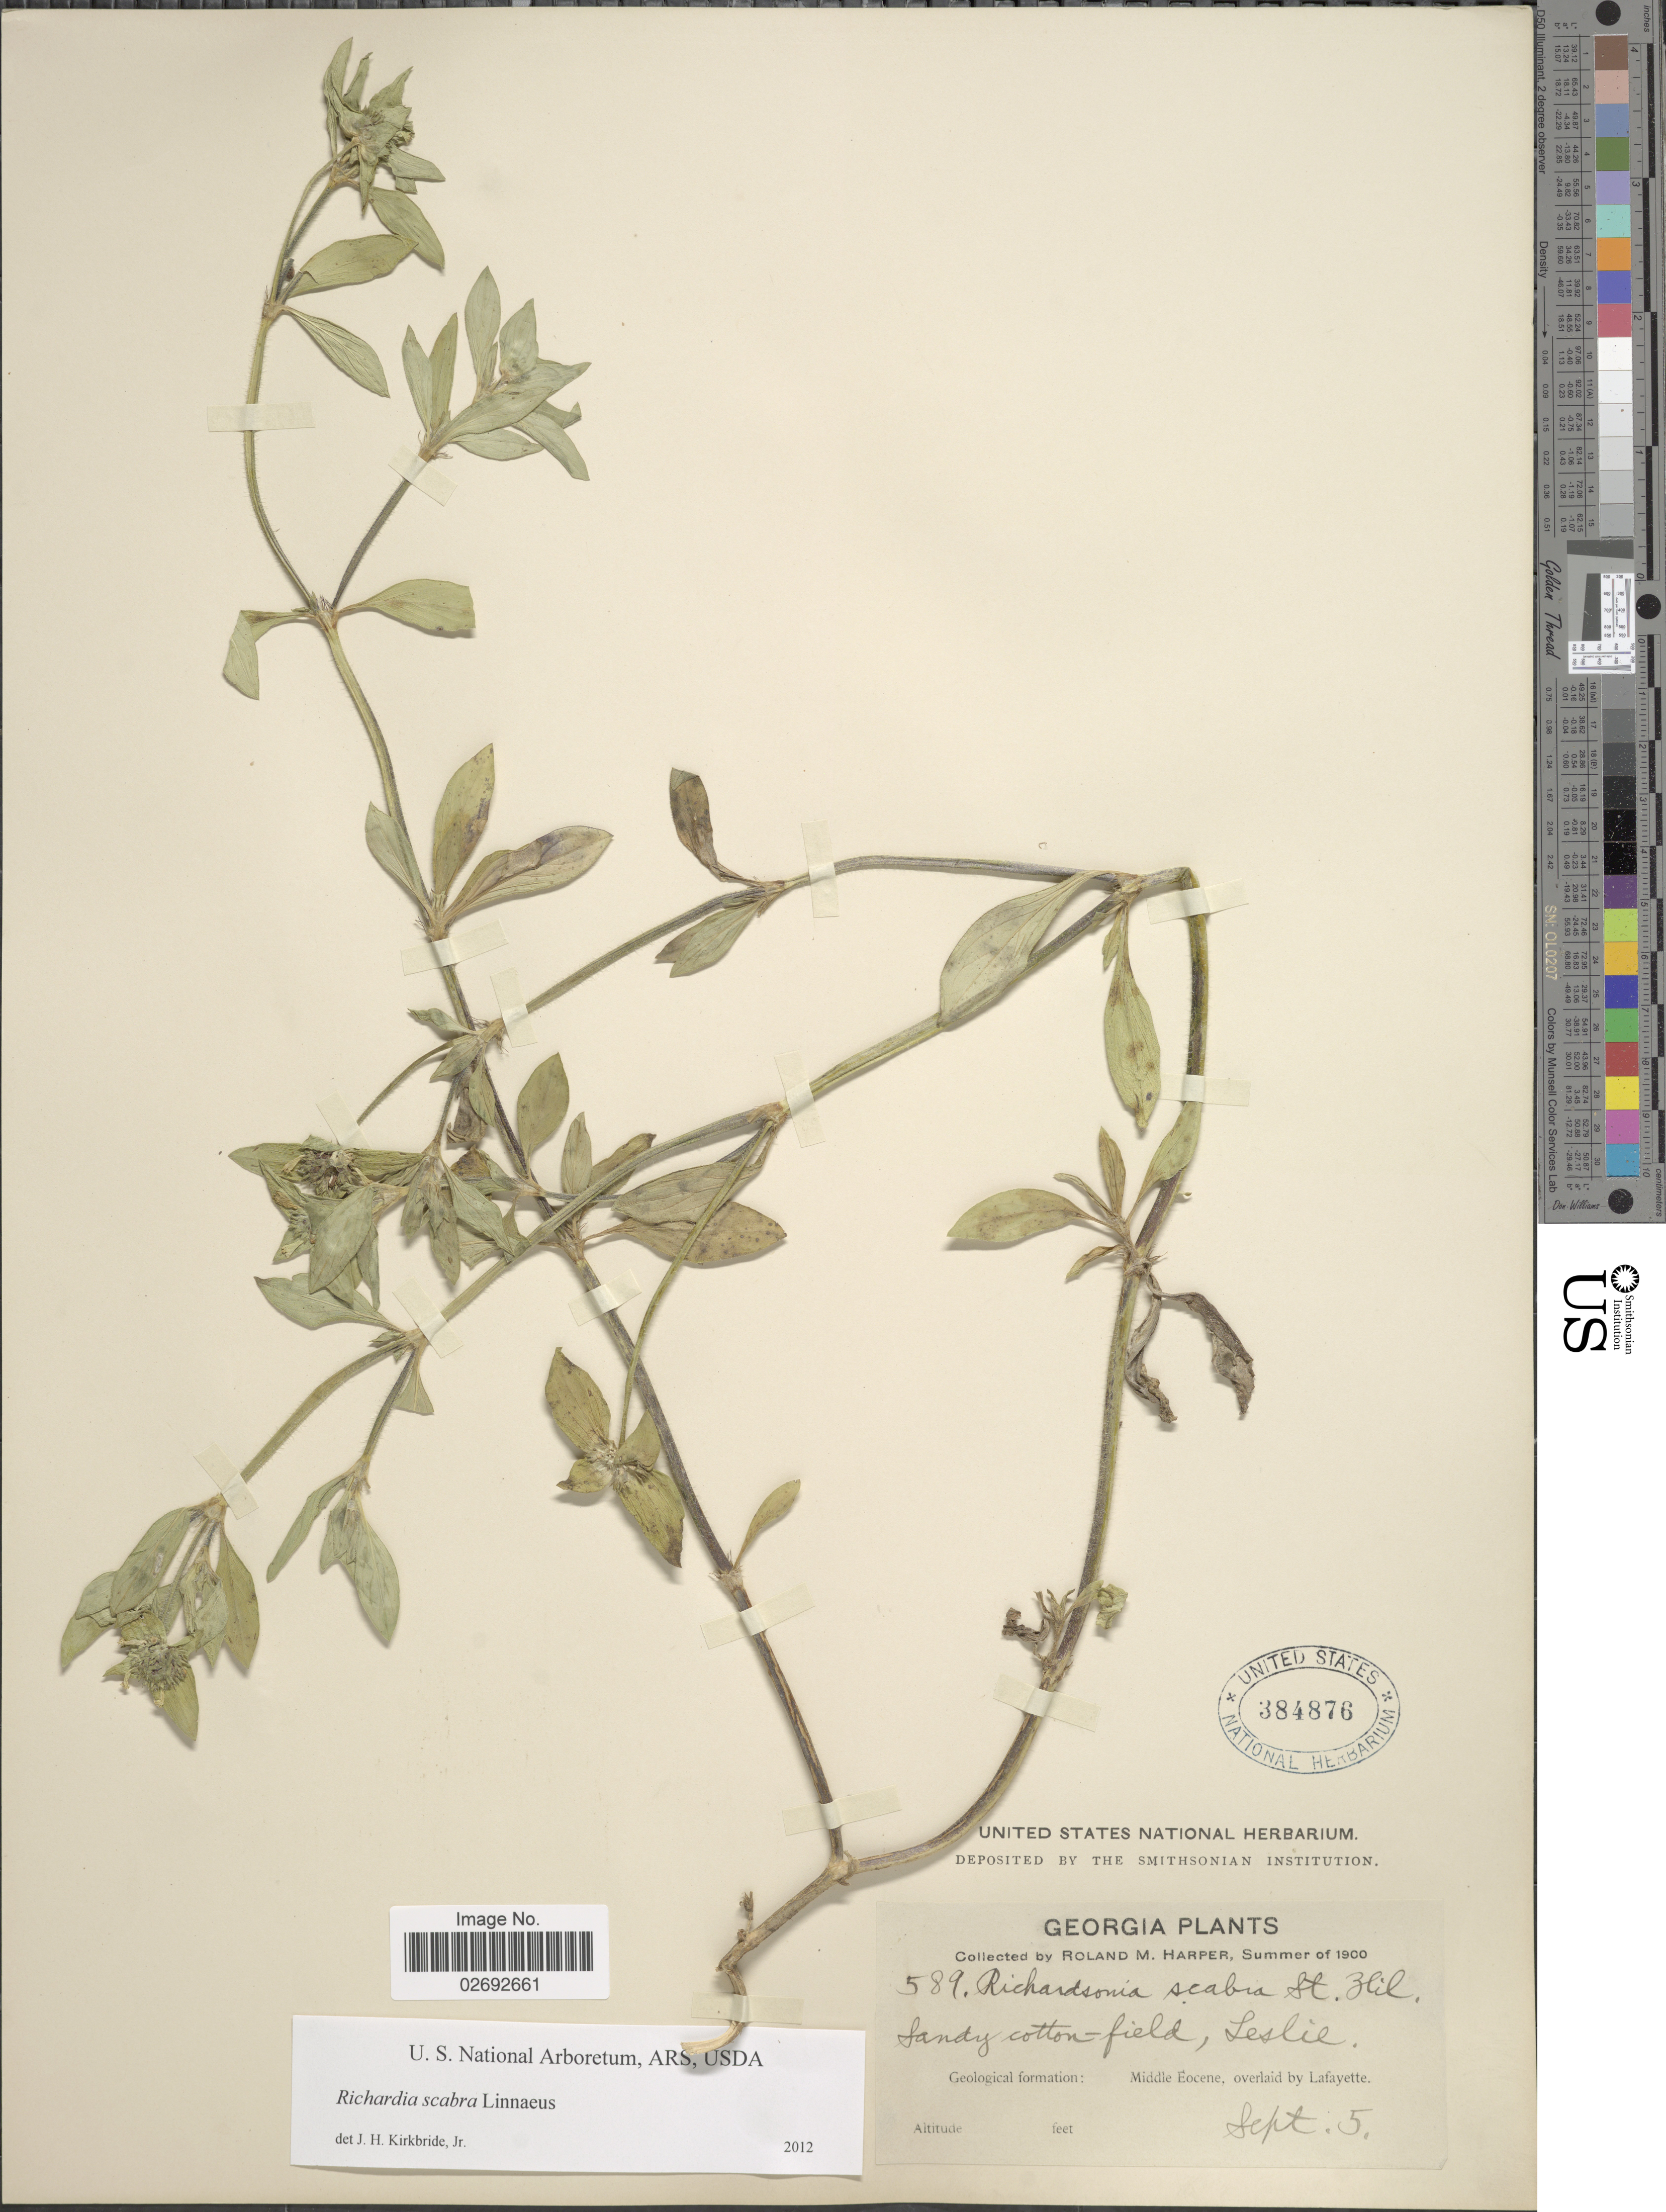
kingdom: Plantae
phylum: Tracheophyta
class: Magnoliopsida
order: Gentianales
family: Rubiaceae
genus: Richardia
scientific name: Richardia scabra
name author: L.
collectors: R. M. Harper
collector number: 589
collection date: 1900-09-05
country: United States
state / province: Georgia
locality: Sandy cotton field, Leslie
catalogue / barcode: US 384876